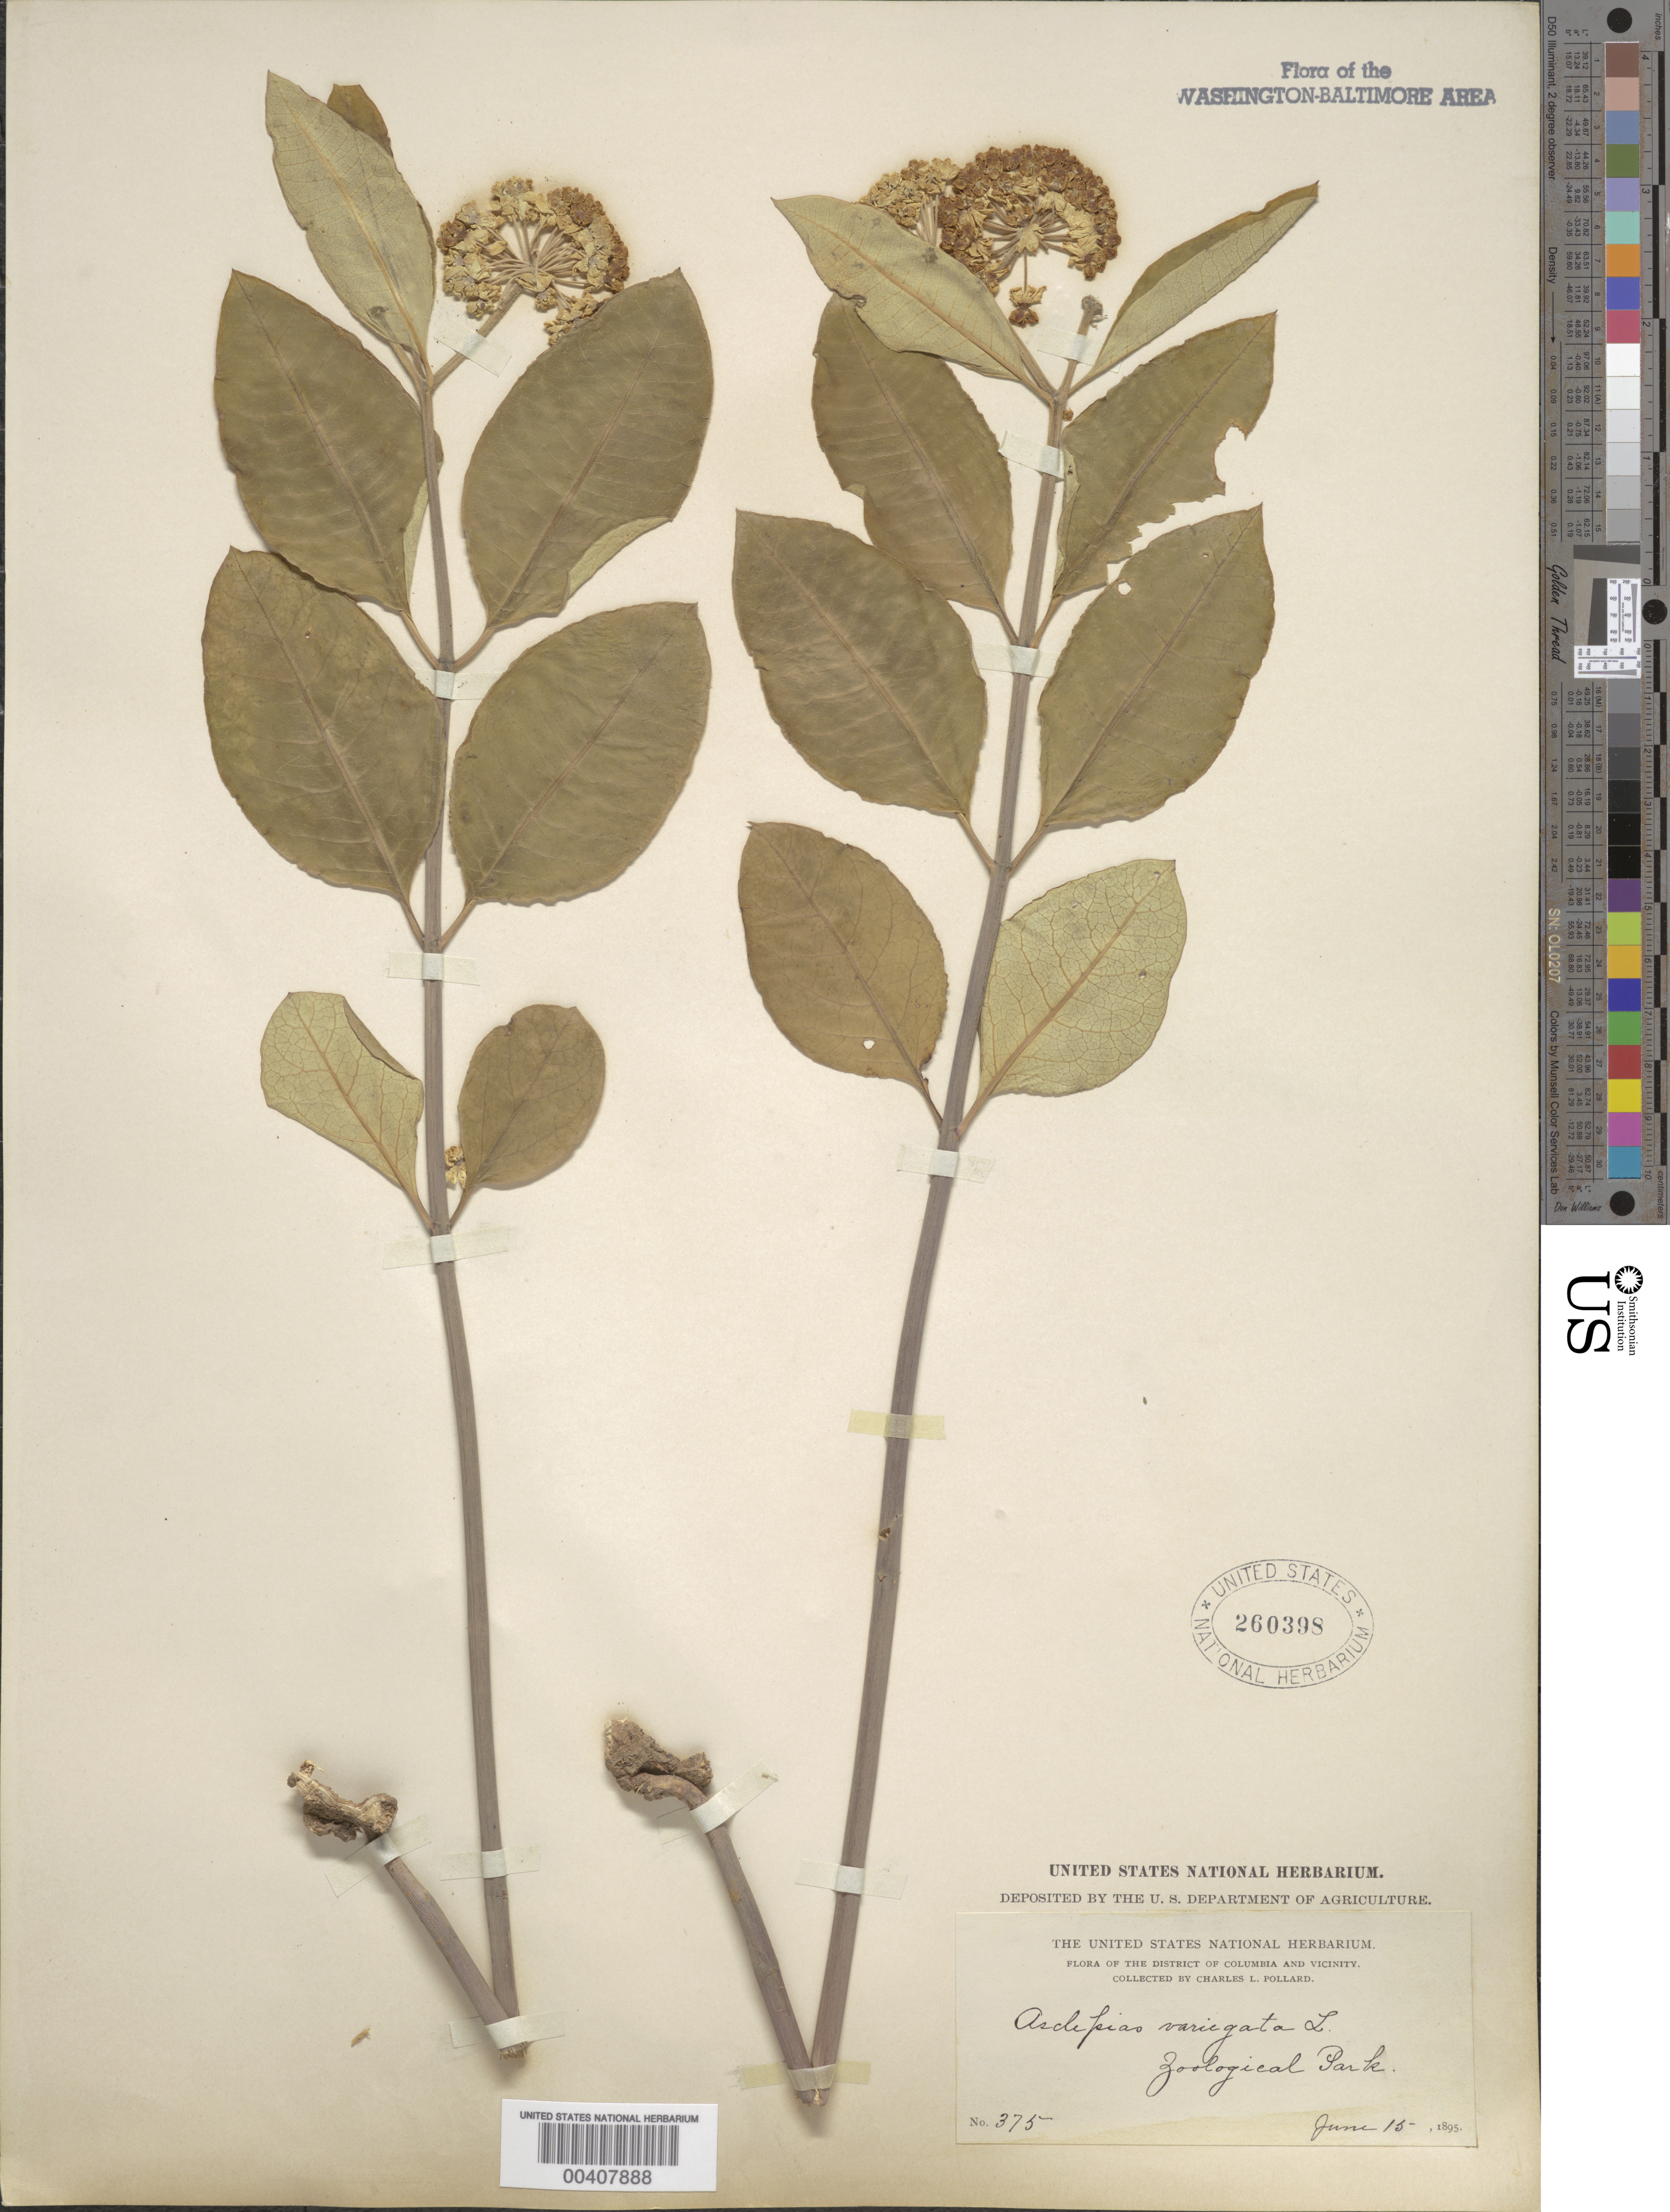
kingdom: Plantae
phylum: Tracheophyta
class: Magnoliopsida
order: Gentianales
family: Apocynaceae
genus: Asclepias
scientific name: Asclepias variegata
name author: L.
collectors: C. L. Pollard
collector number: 375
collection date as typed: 15 Jun 1895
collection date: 1895-06-15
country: United States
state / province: District of Columbia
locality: Zoological Park Rock Creek Park & vicinity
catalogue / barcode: US 260398